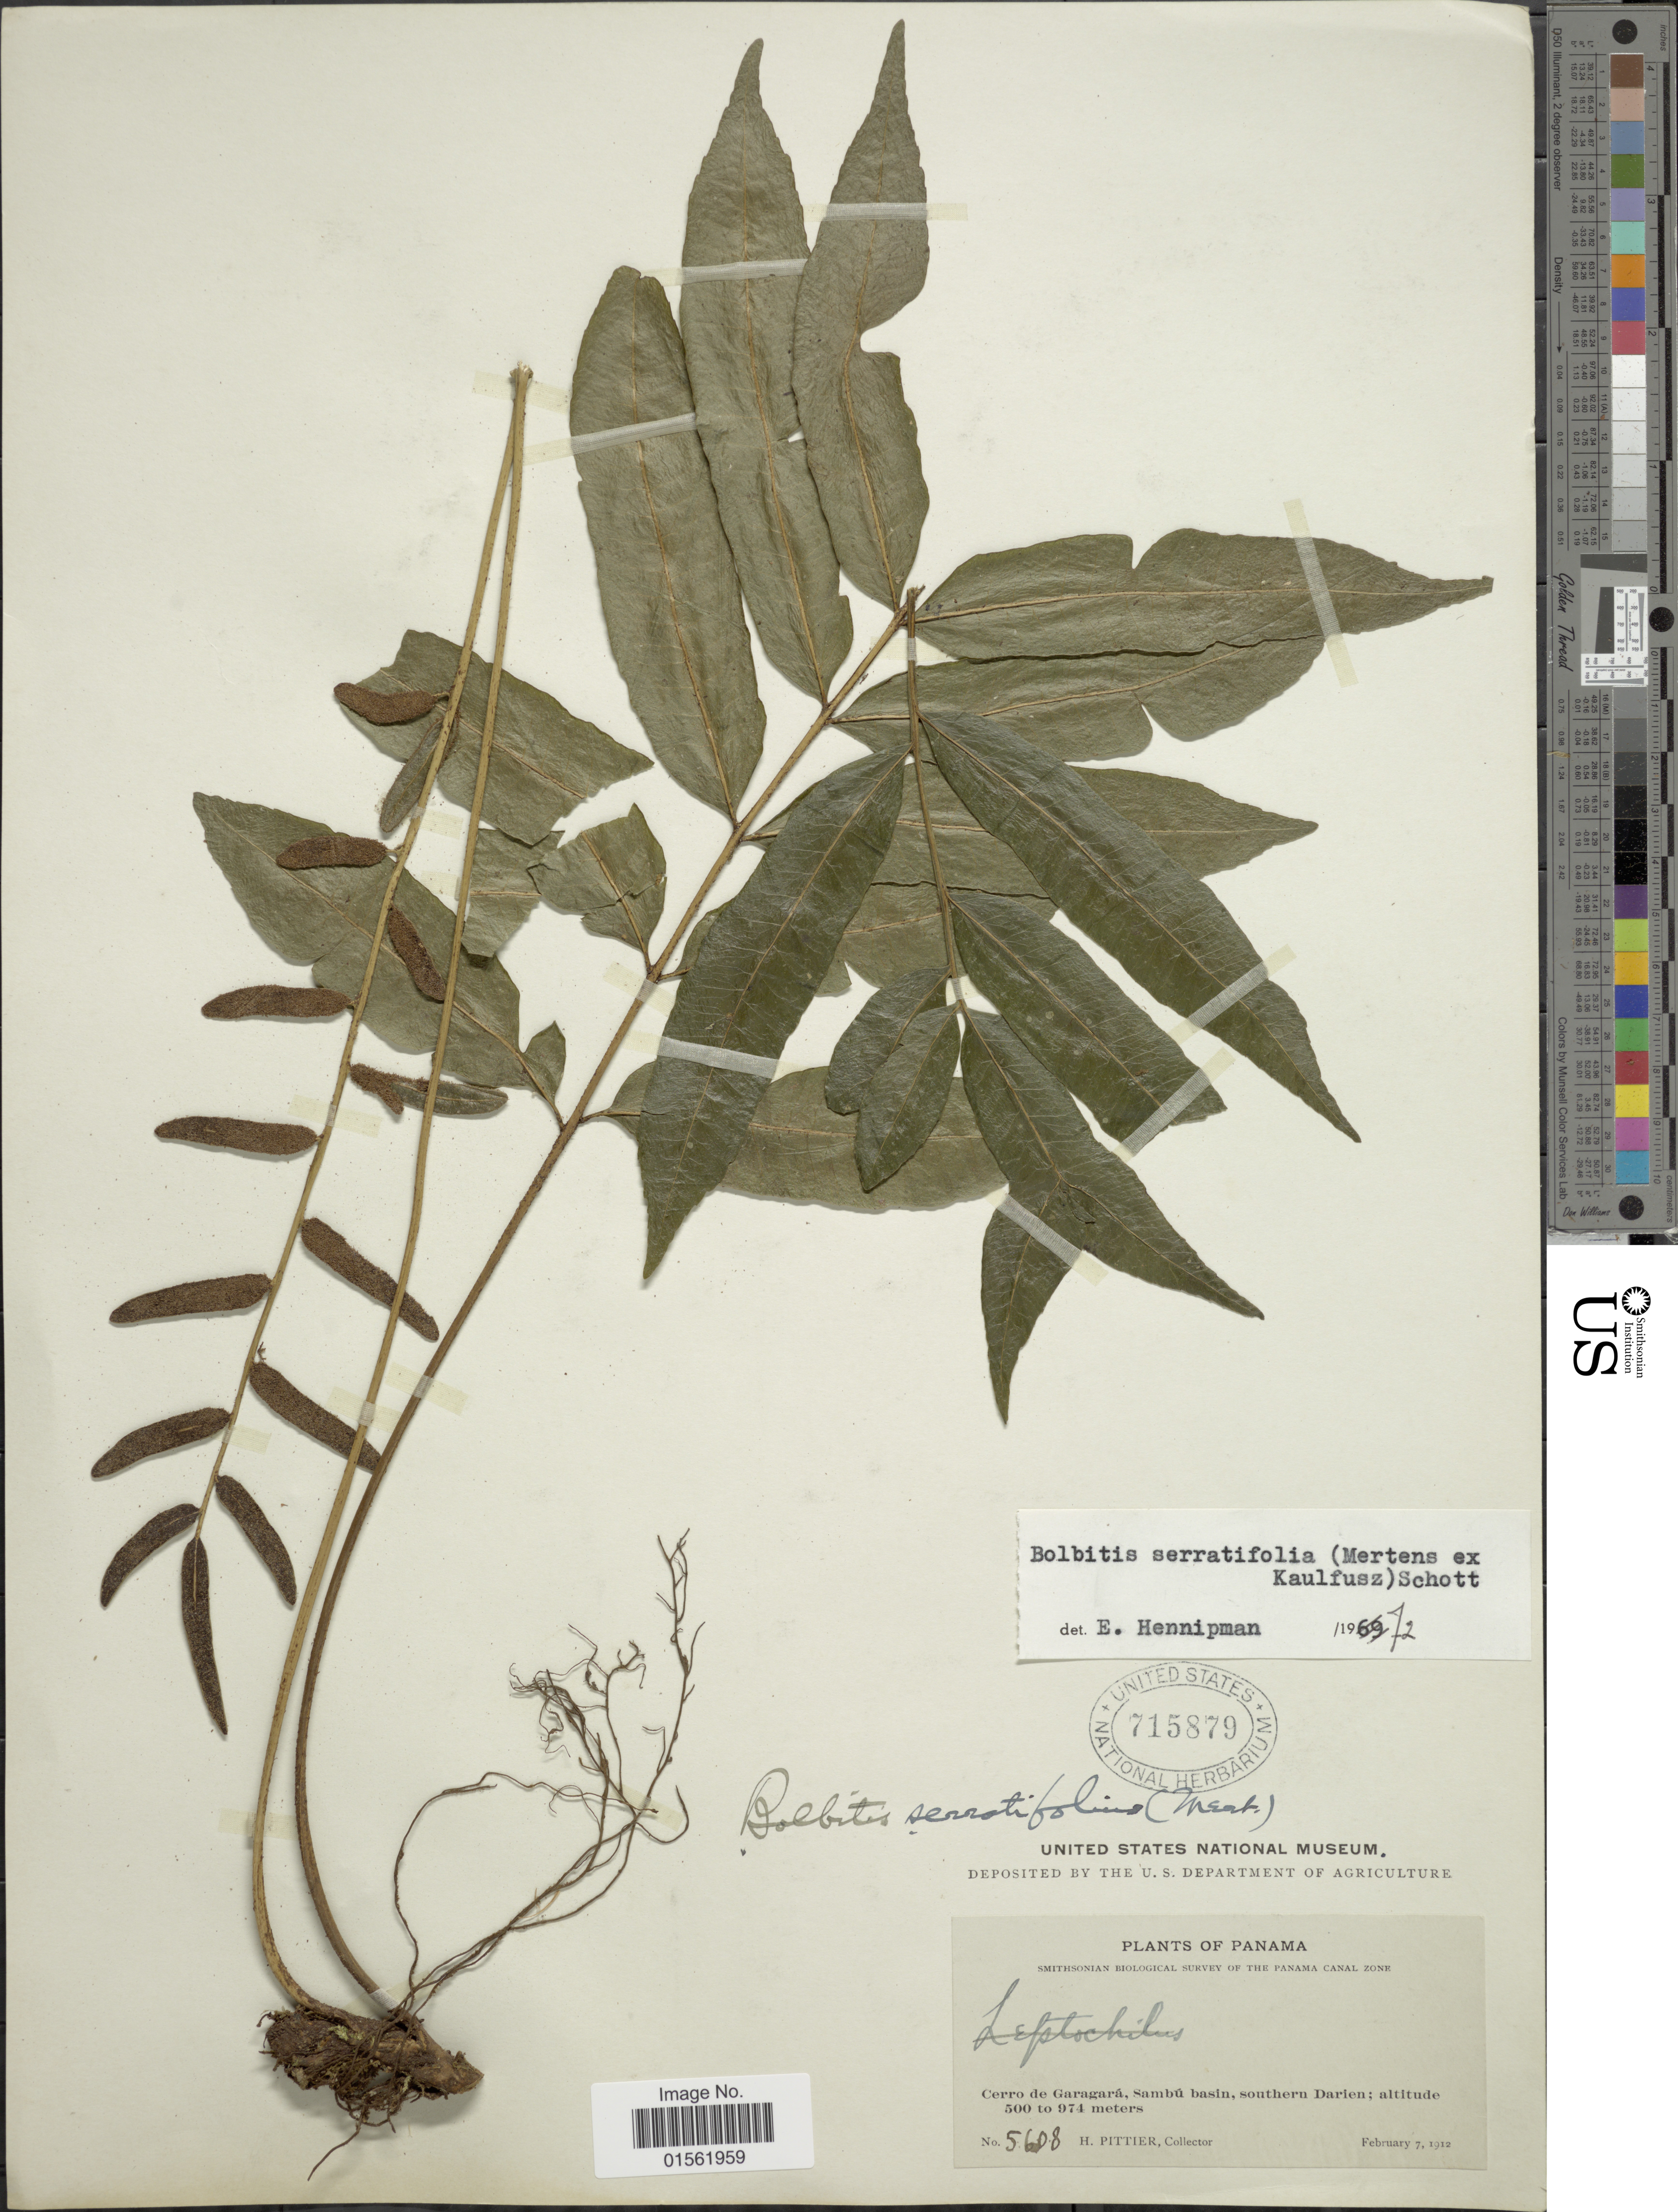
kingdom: Plantae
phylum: Tracheophyta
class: Polypodiopsida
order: Polypodiales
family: Dryopteridaceae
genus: Bolbitis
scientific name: Bolbitis serratifolia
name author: (Mert. ex Kaulf.) Schott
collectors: H. F. Pittier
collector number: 5608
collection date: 1912-02-07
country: Panama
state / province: Darién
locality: Cerro de Garagará, Sambu basin, southern Darien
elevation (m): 500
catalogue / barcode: US 715879